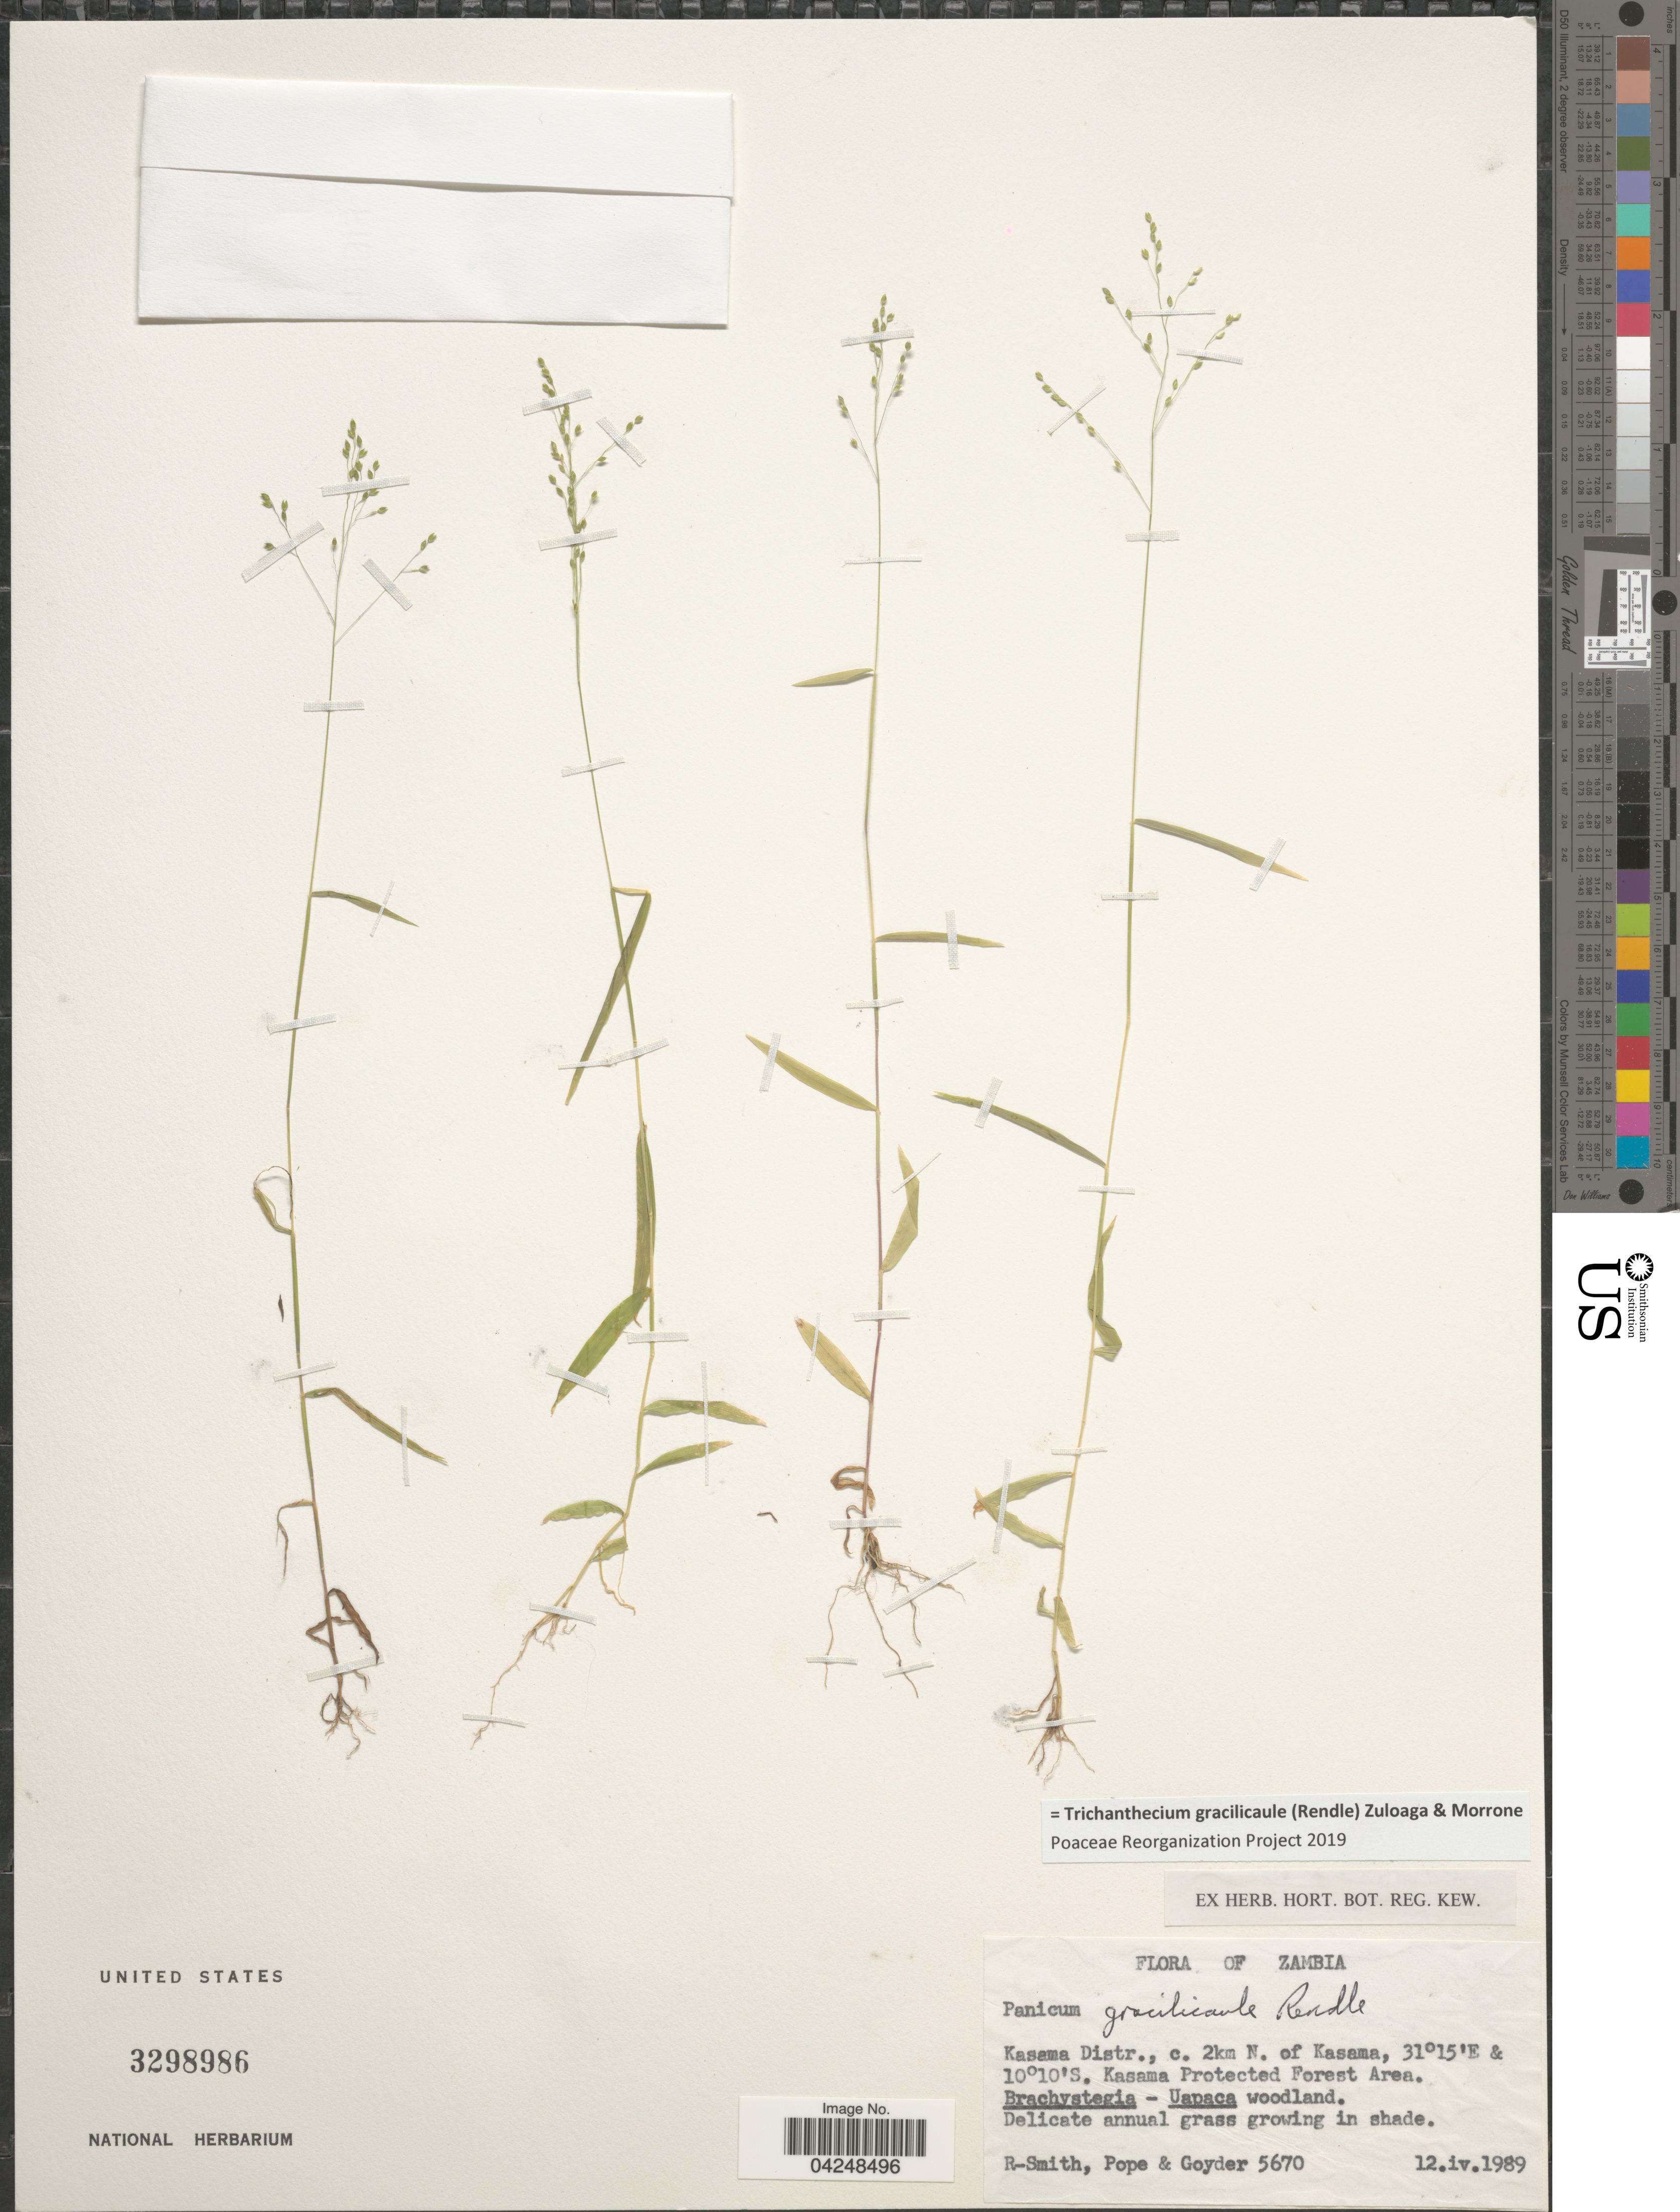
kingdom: Plantae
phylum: Tracheophyta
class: Liliopsida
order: Poales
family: Poaceae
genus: Trichanthecium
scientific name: Trichanthecium gracilicaule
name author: (Rendle) Zuloaga & Morrone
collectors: R. Smith, Pope & Goyder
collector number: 5670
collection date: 1989-04-12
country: Zambia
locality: Kasama Distr., c. 2km N. of Kasama. Kasama Protected Forest Area.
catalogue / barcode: US 3298986